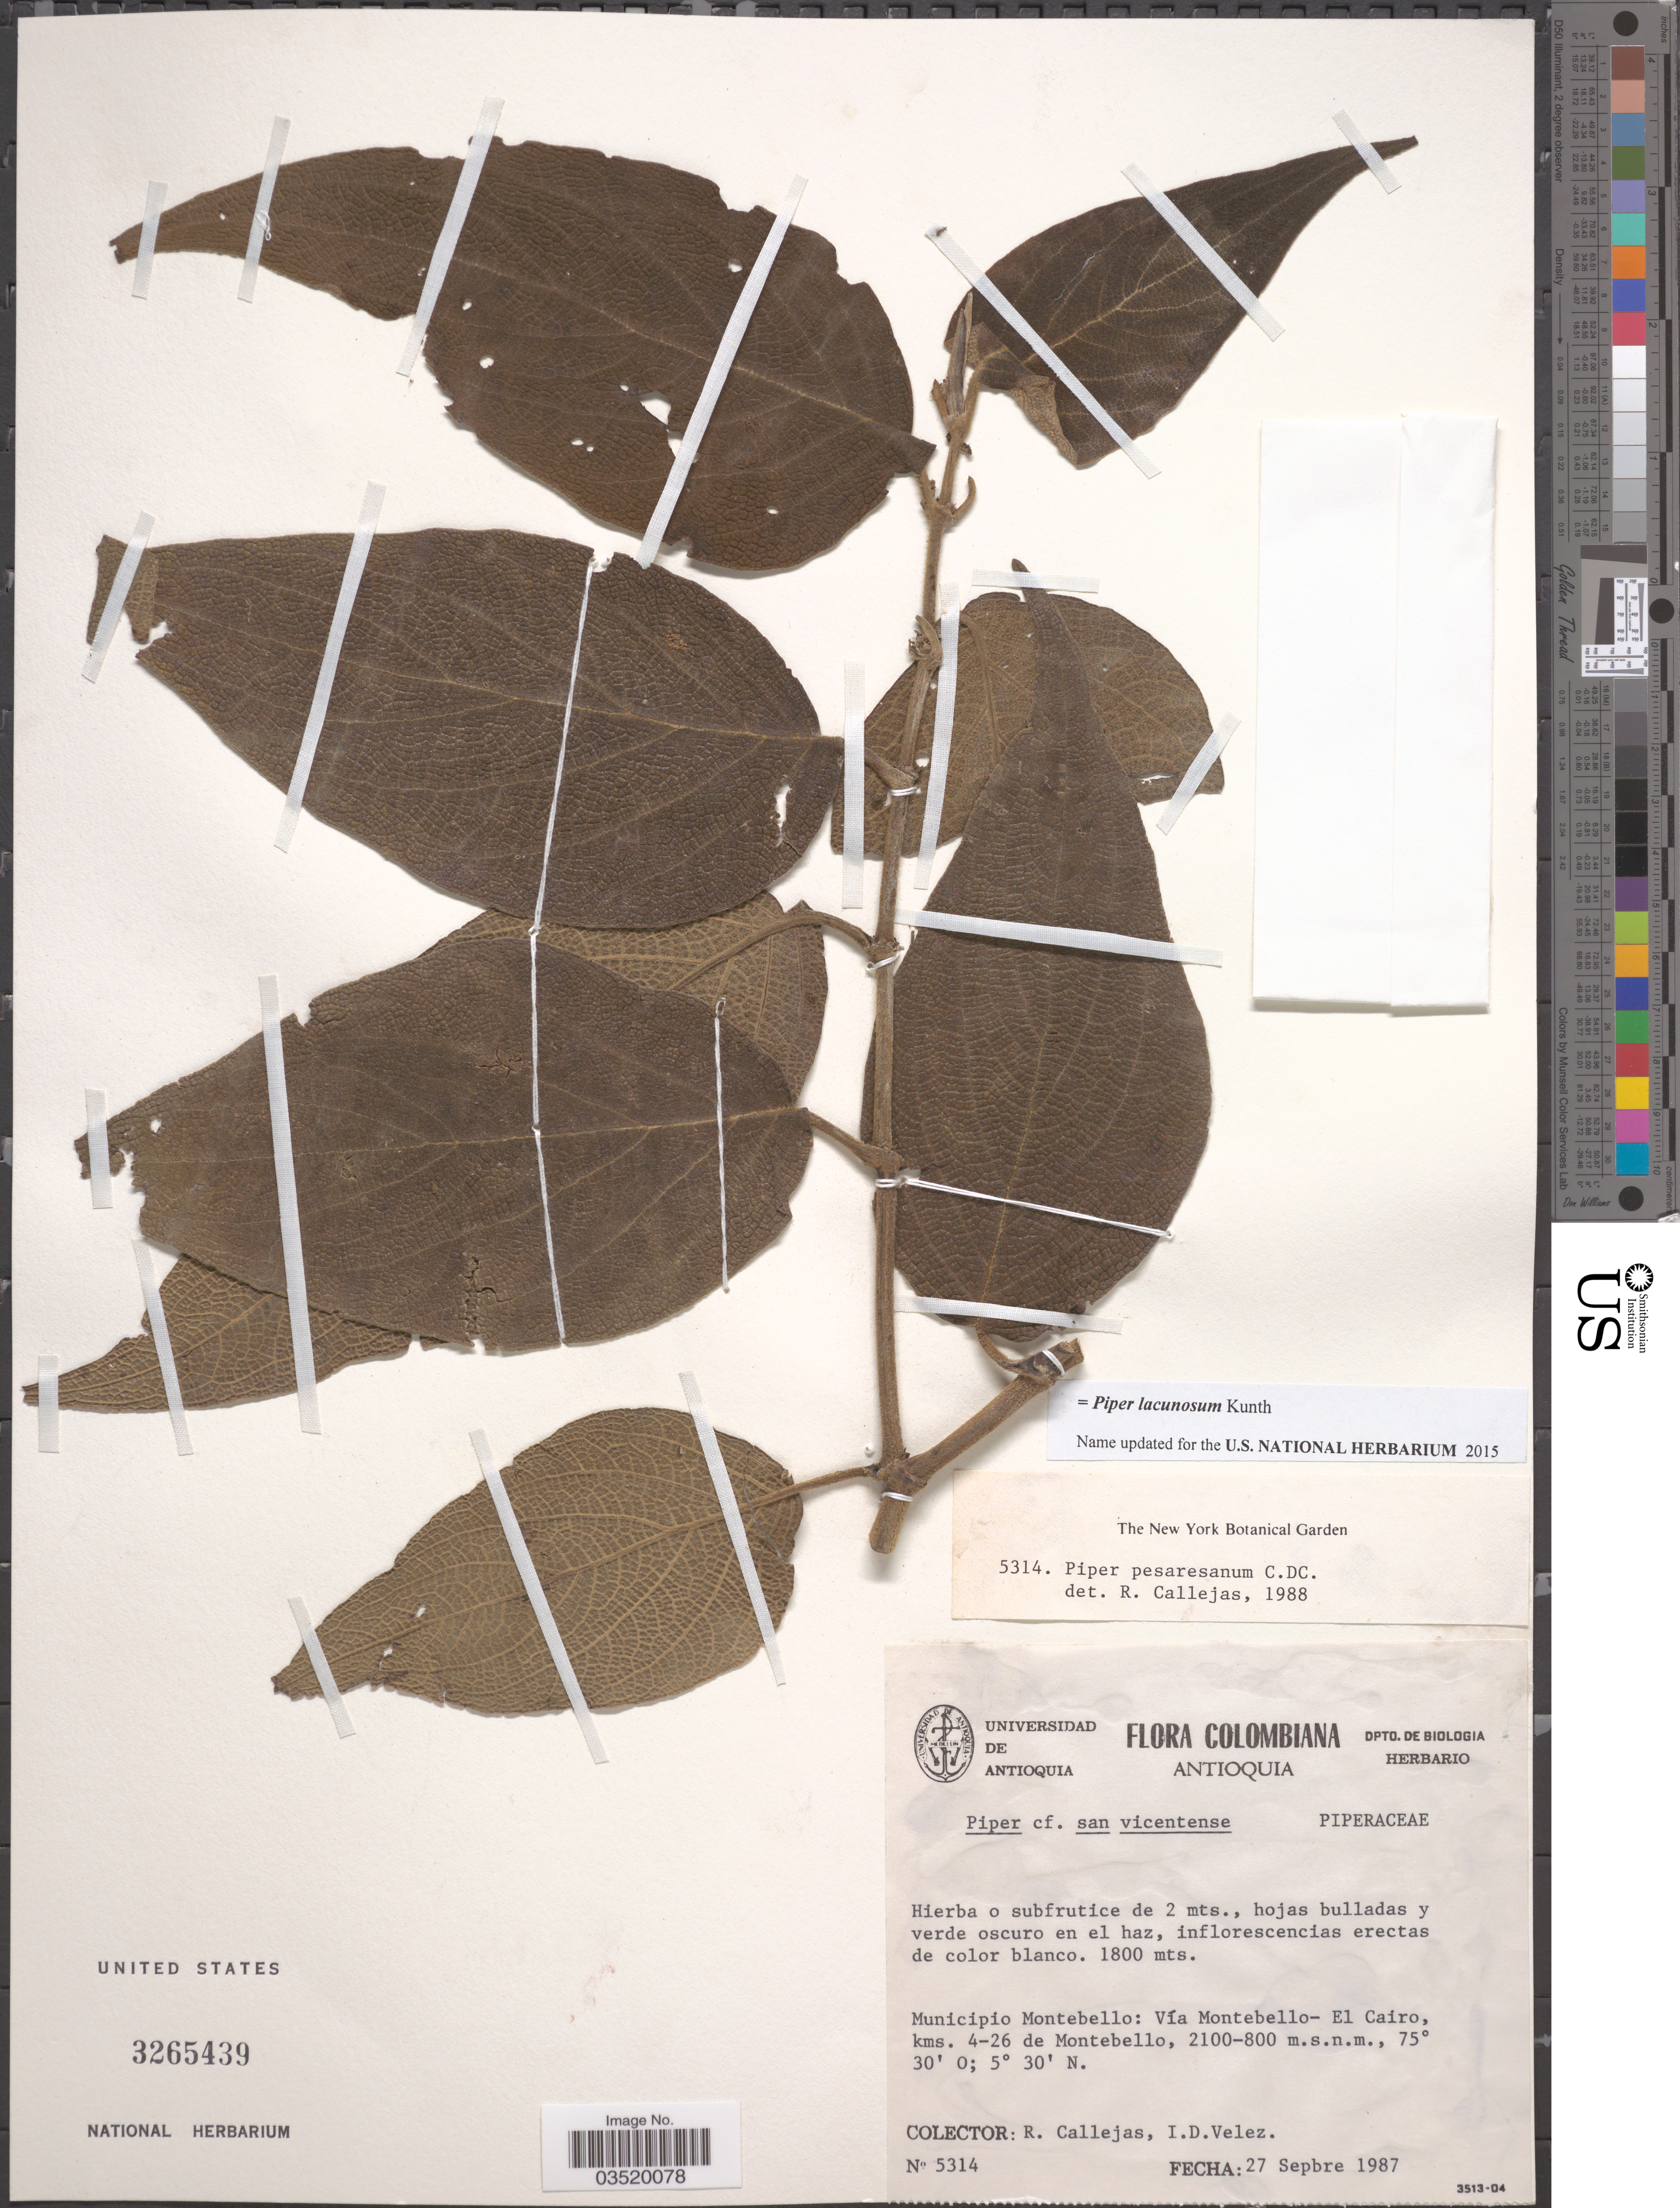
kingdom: Plantae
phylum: Tracheophyta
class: Magnoliopsida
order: Piperales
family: Piperaceae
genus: Piper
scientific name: Piper lacunosum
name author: Kunth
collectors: R. Callejas & I. Velez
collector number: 5314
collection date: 1987-09-27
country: Colombia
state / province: Antioquia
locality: Municipio Montebello: Vía Montebello - El Cairo, kms. 4-26 de Montebello.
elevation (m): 800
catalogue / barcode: US 3265439